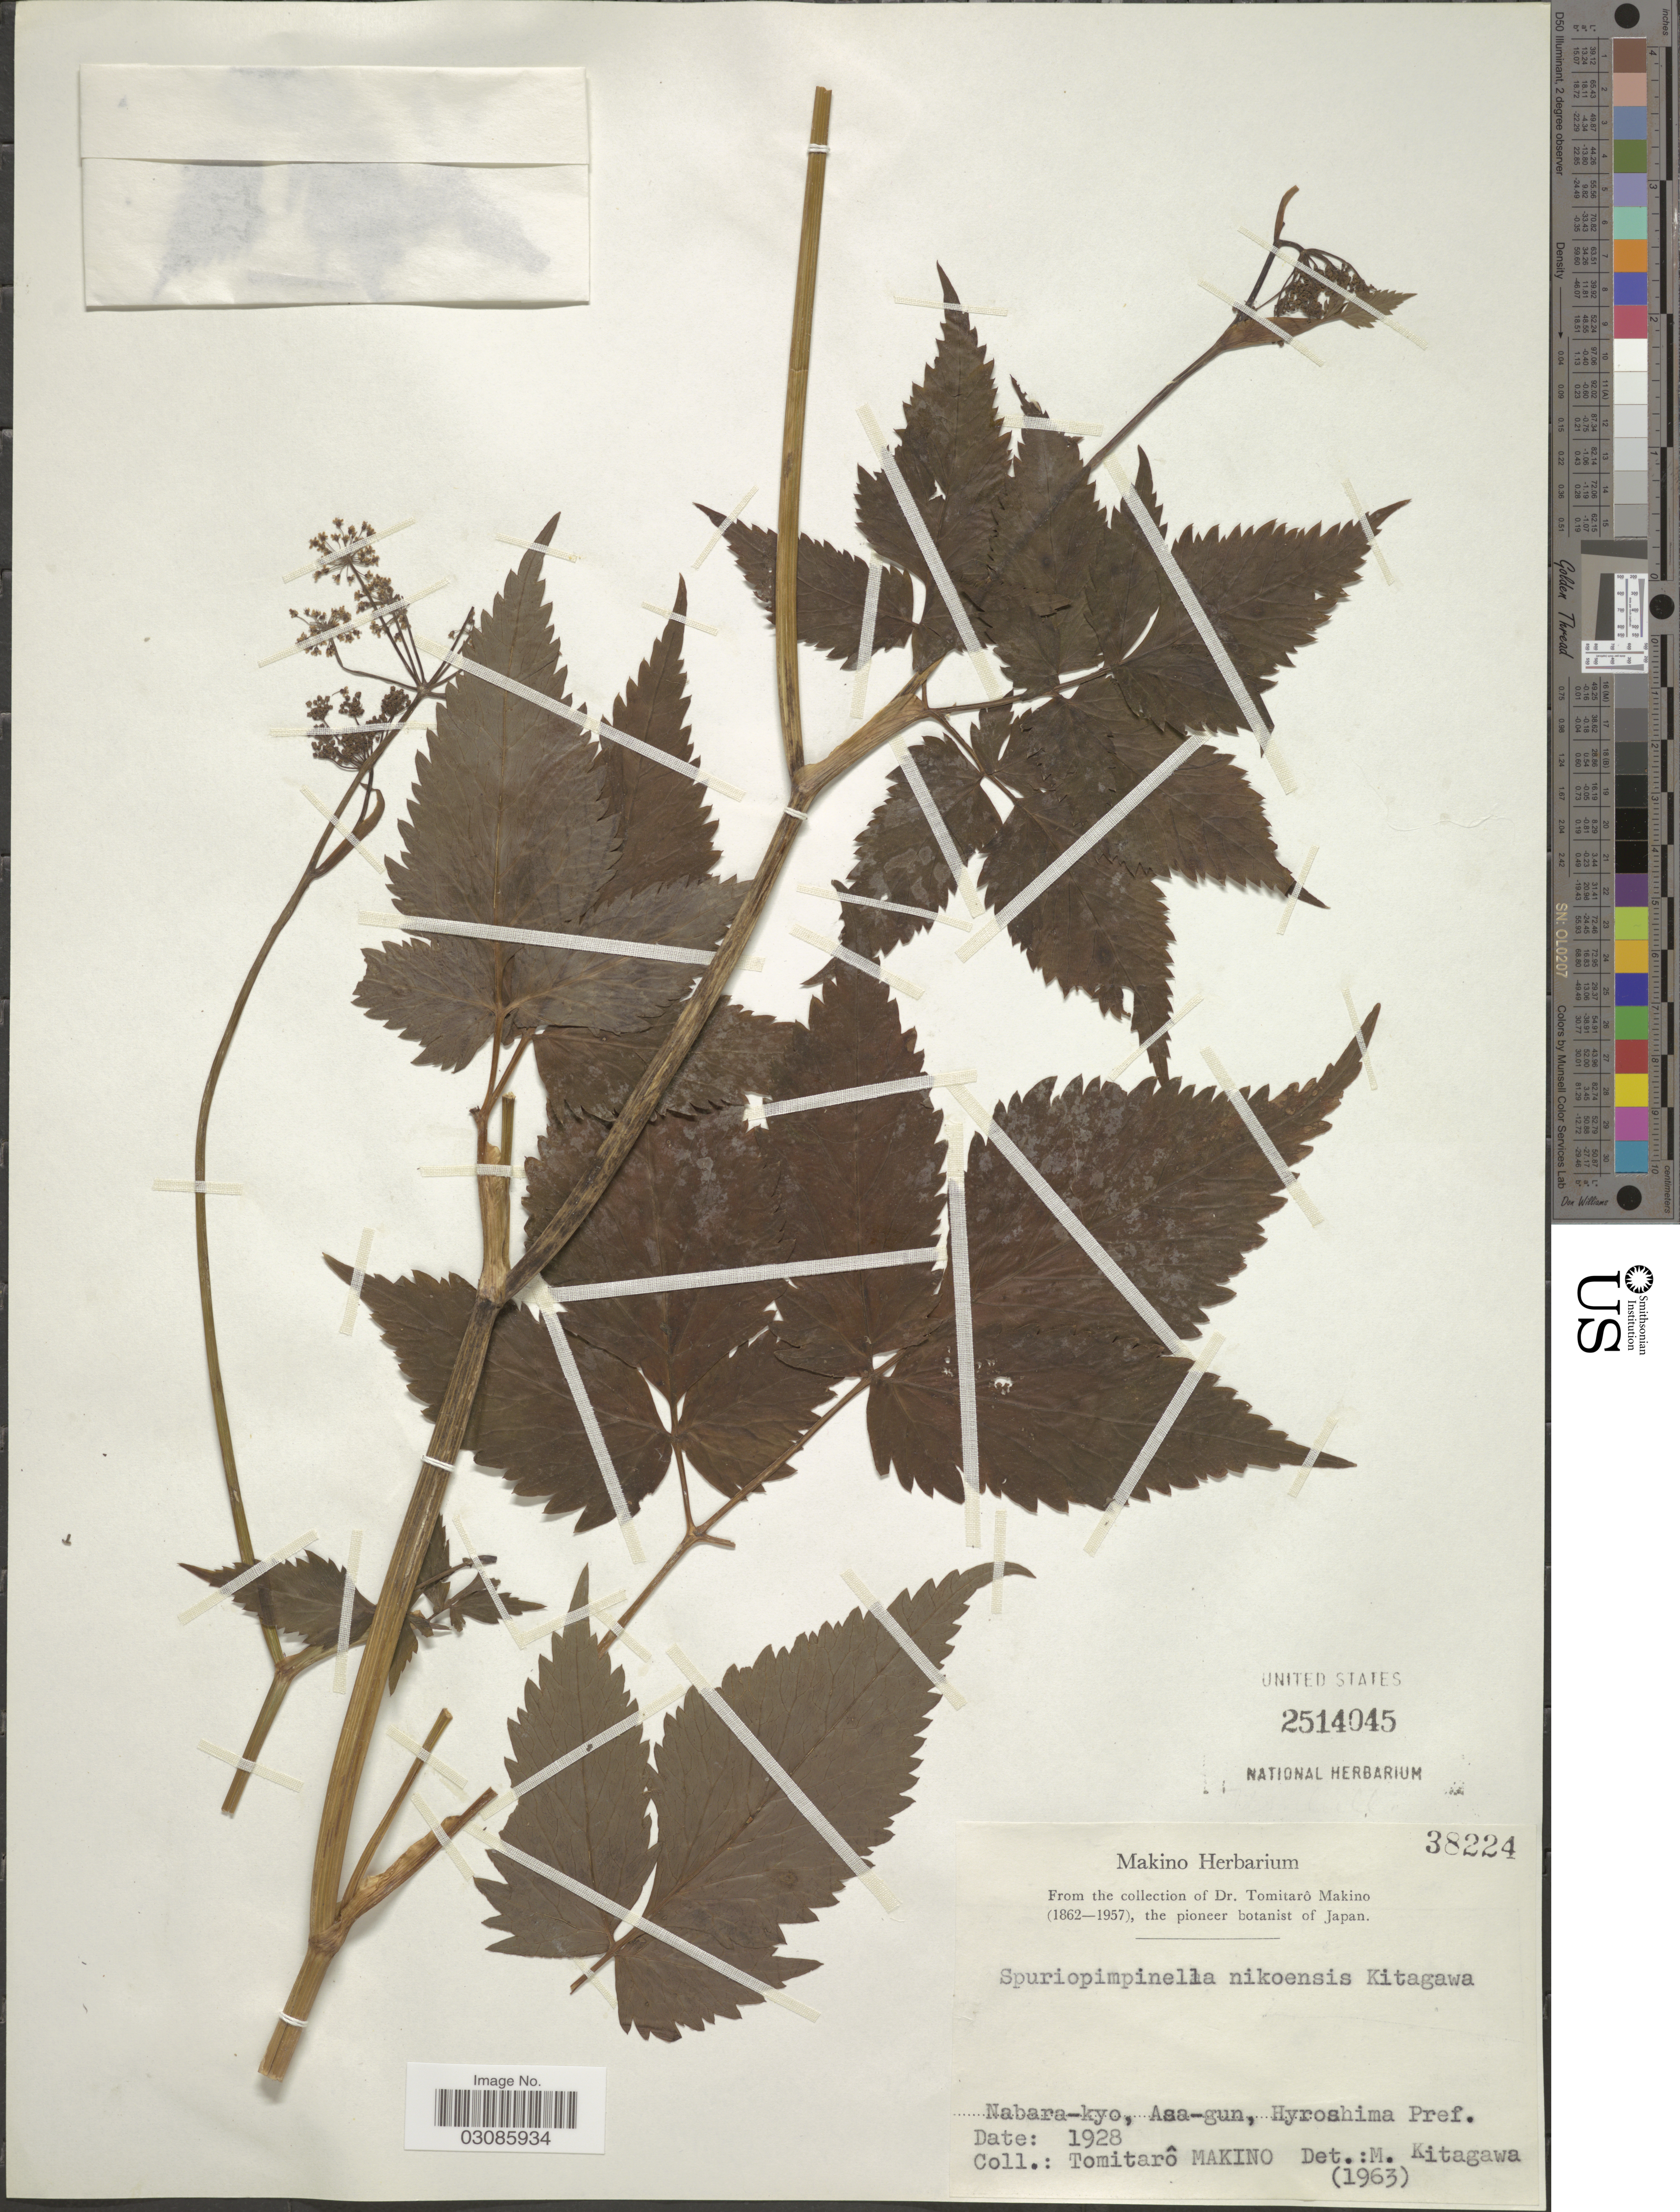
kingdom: Plantae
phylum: Tracheophyta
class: Magnoliopsida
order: Apiales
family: Apiaceae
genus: Pimpinella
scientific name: Pimpinella nikoensis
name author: Y. Yabe ex Makino & Nemoto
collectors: T. Makino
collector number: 38224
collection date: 1928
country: Japan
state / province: Hirosima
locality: Nabara-kyo, Asa-gun, Hyroshima Pref.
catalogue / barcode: US 2514045